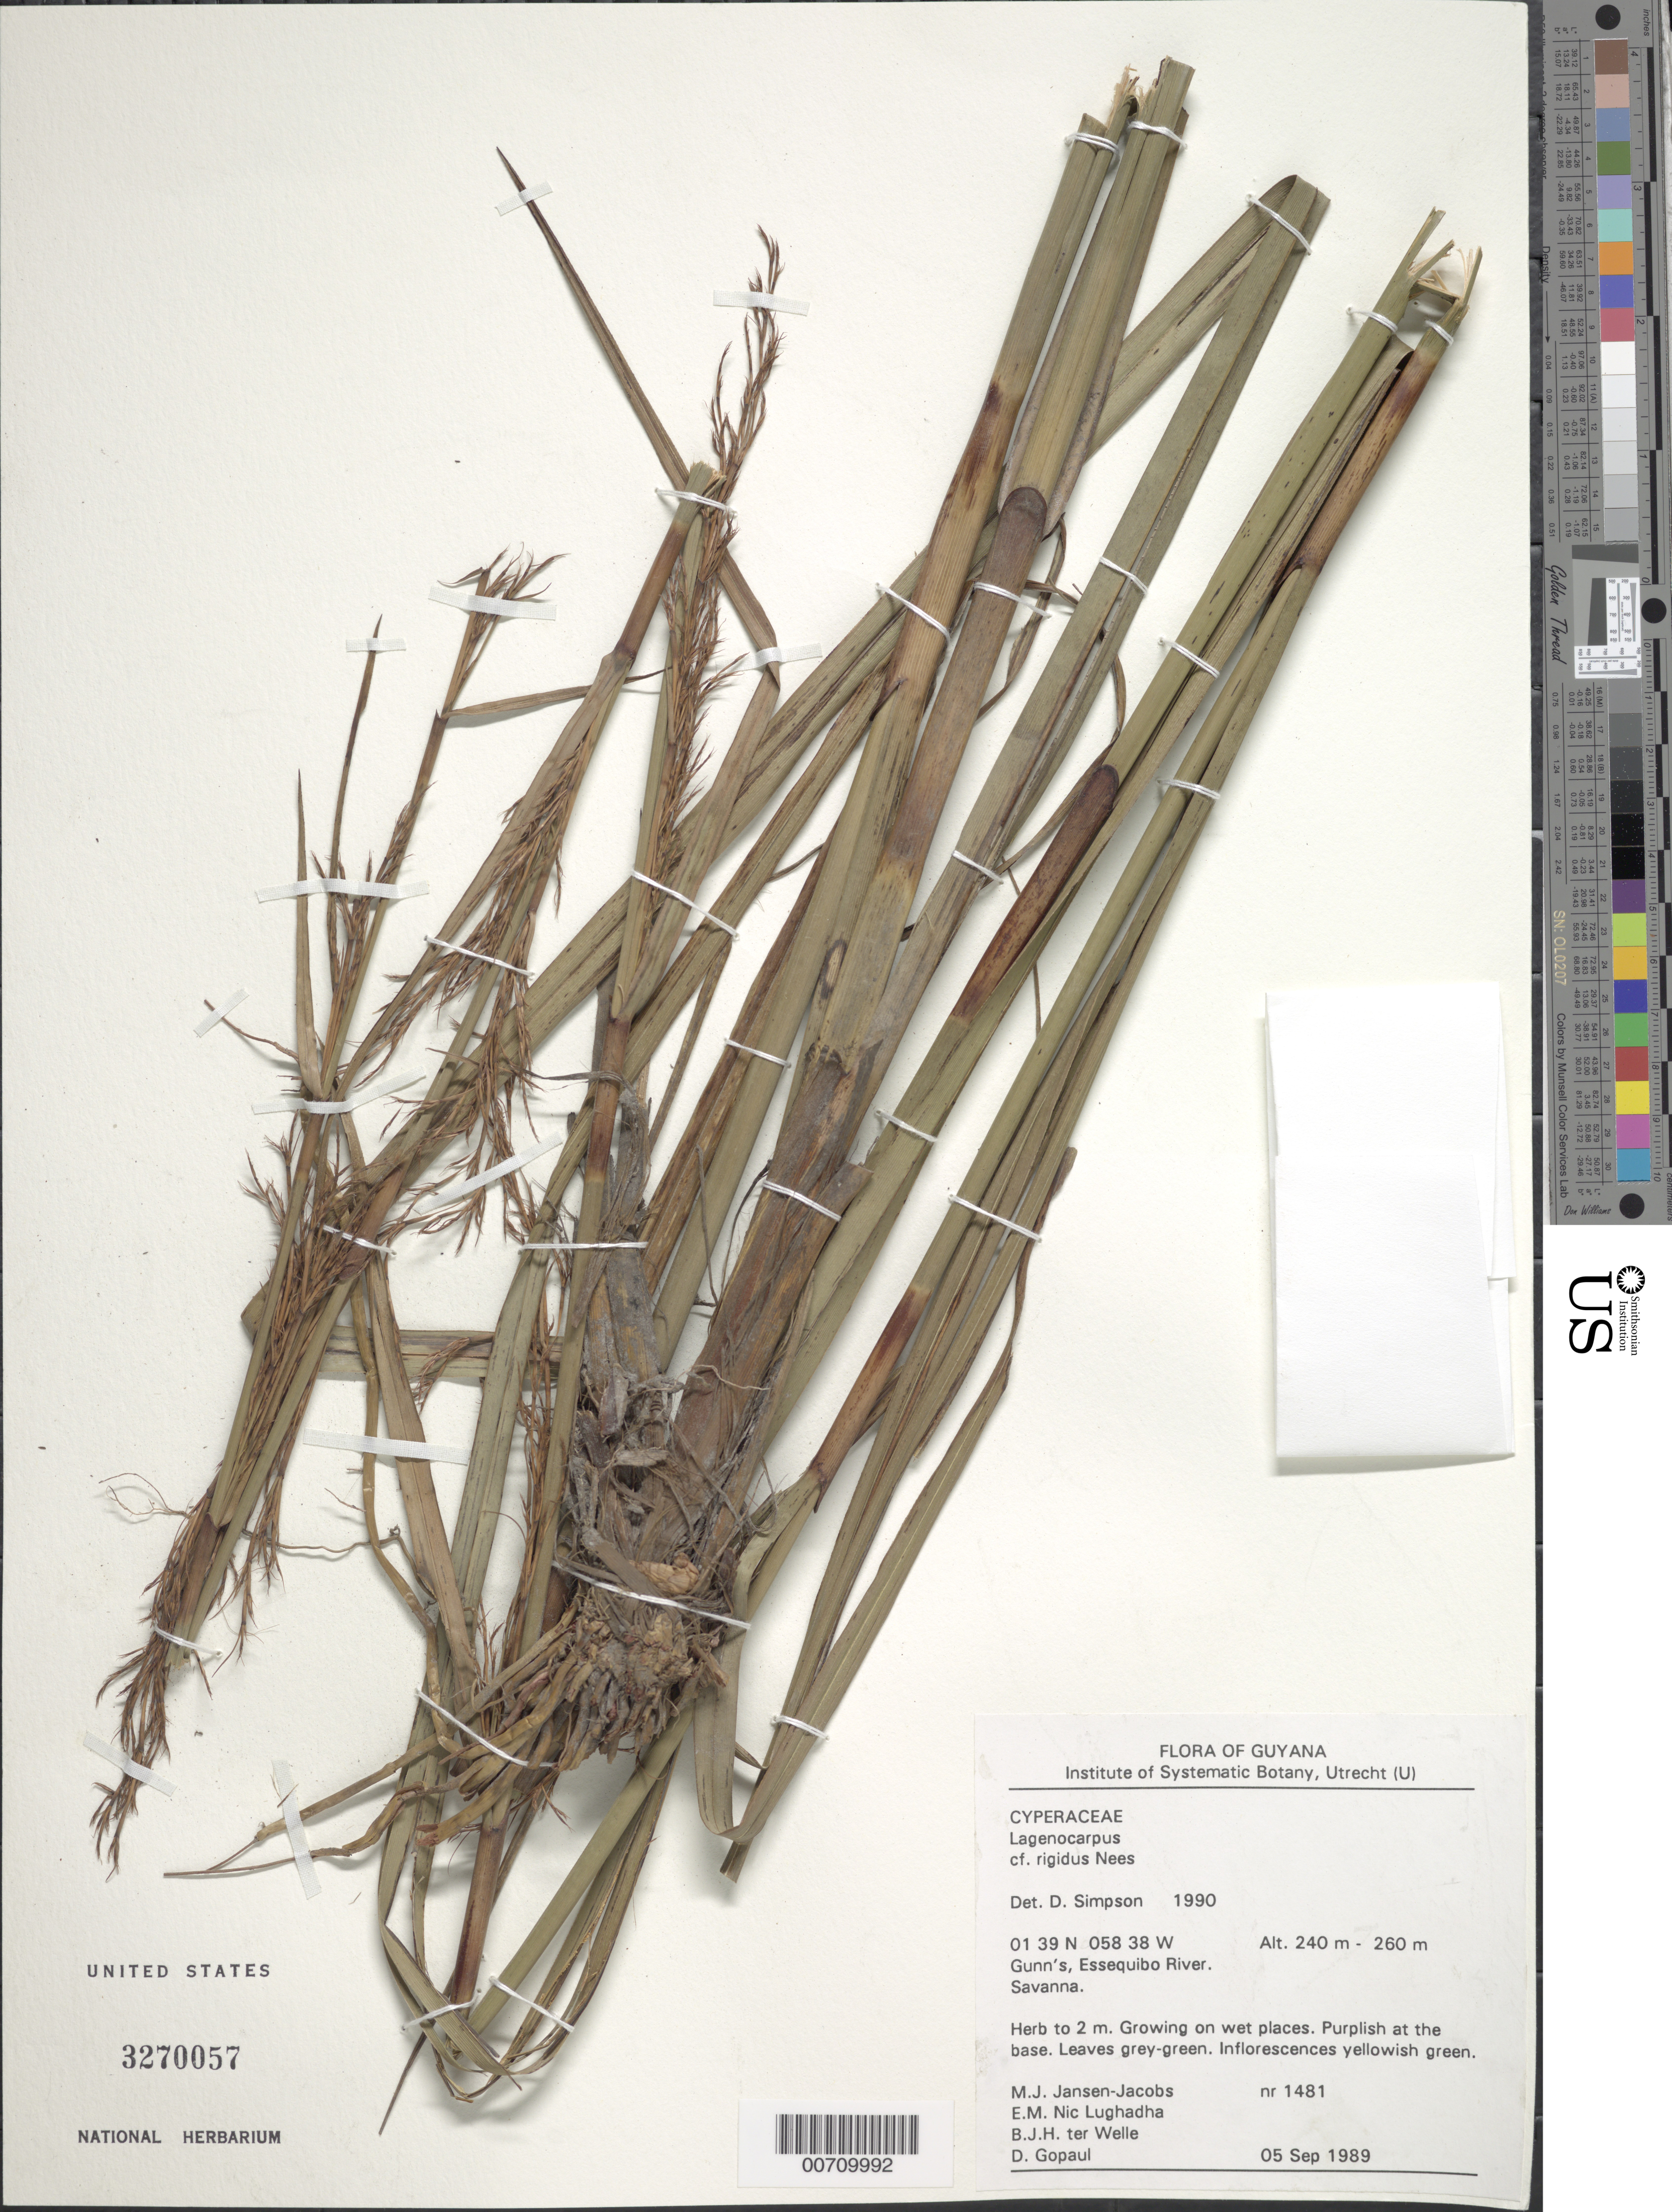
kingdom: Plantae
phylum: Tracheophyta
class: Liliopsida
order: Poales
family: Cyperaceae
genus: Lagenocarpus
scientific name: Lagenocarpus rigidus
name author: (Kunth) Nees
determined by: Simpson, D.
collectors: M. J. Jansen-Jacobs, E. Nic Lughadha, B. Welle & D. Gopaul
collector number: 1481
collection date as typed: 5-Sep-89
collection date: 1989-09-05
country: Guyana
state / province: U. Takutu-U. Essequibo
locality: Gunn's, Essequibo River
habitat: Savanna, growing on wet places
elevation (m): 240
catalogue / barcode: US 3270057